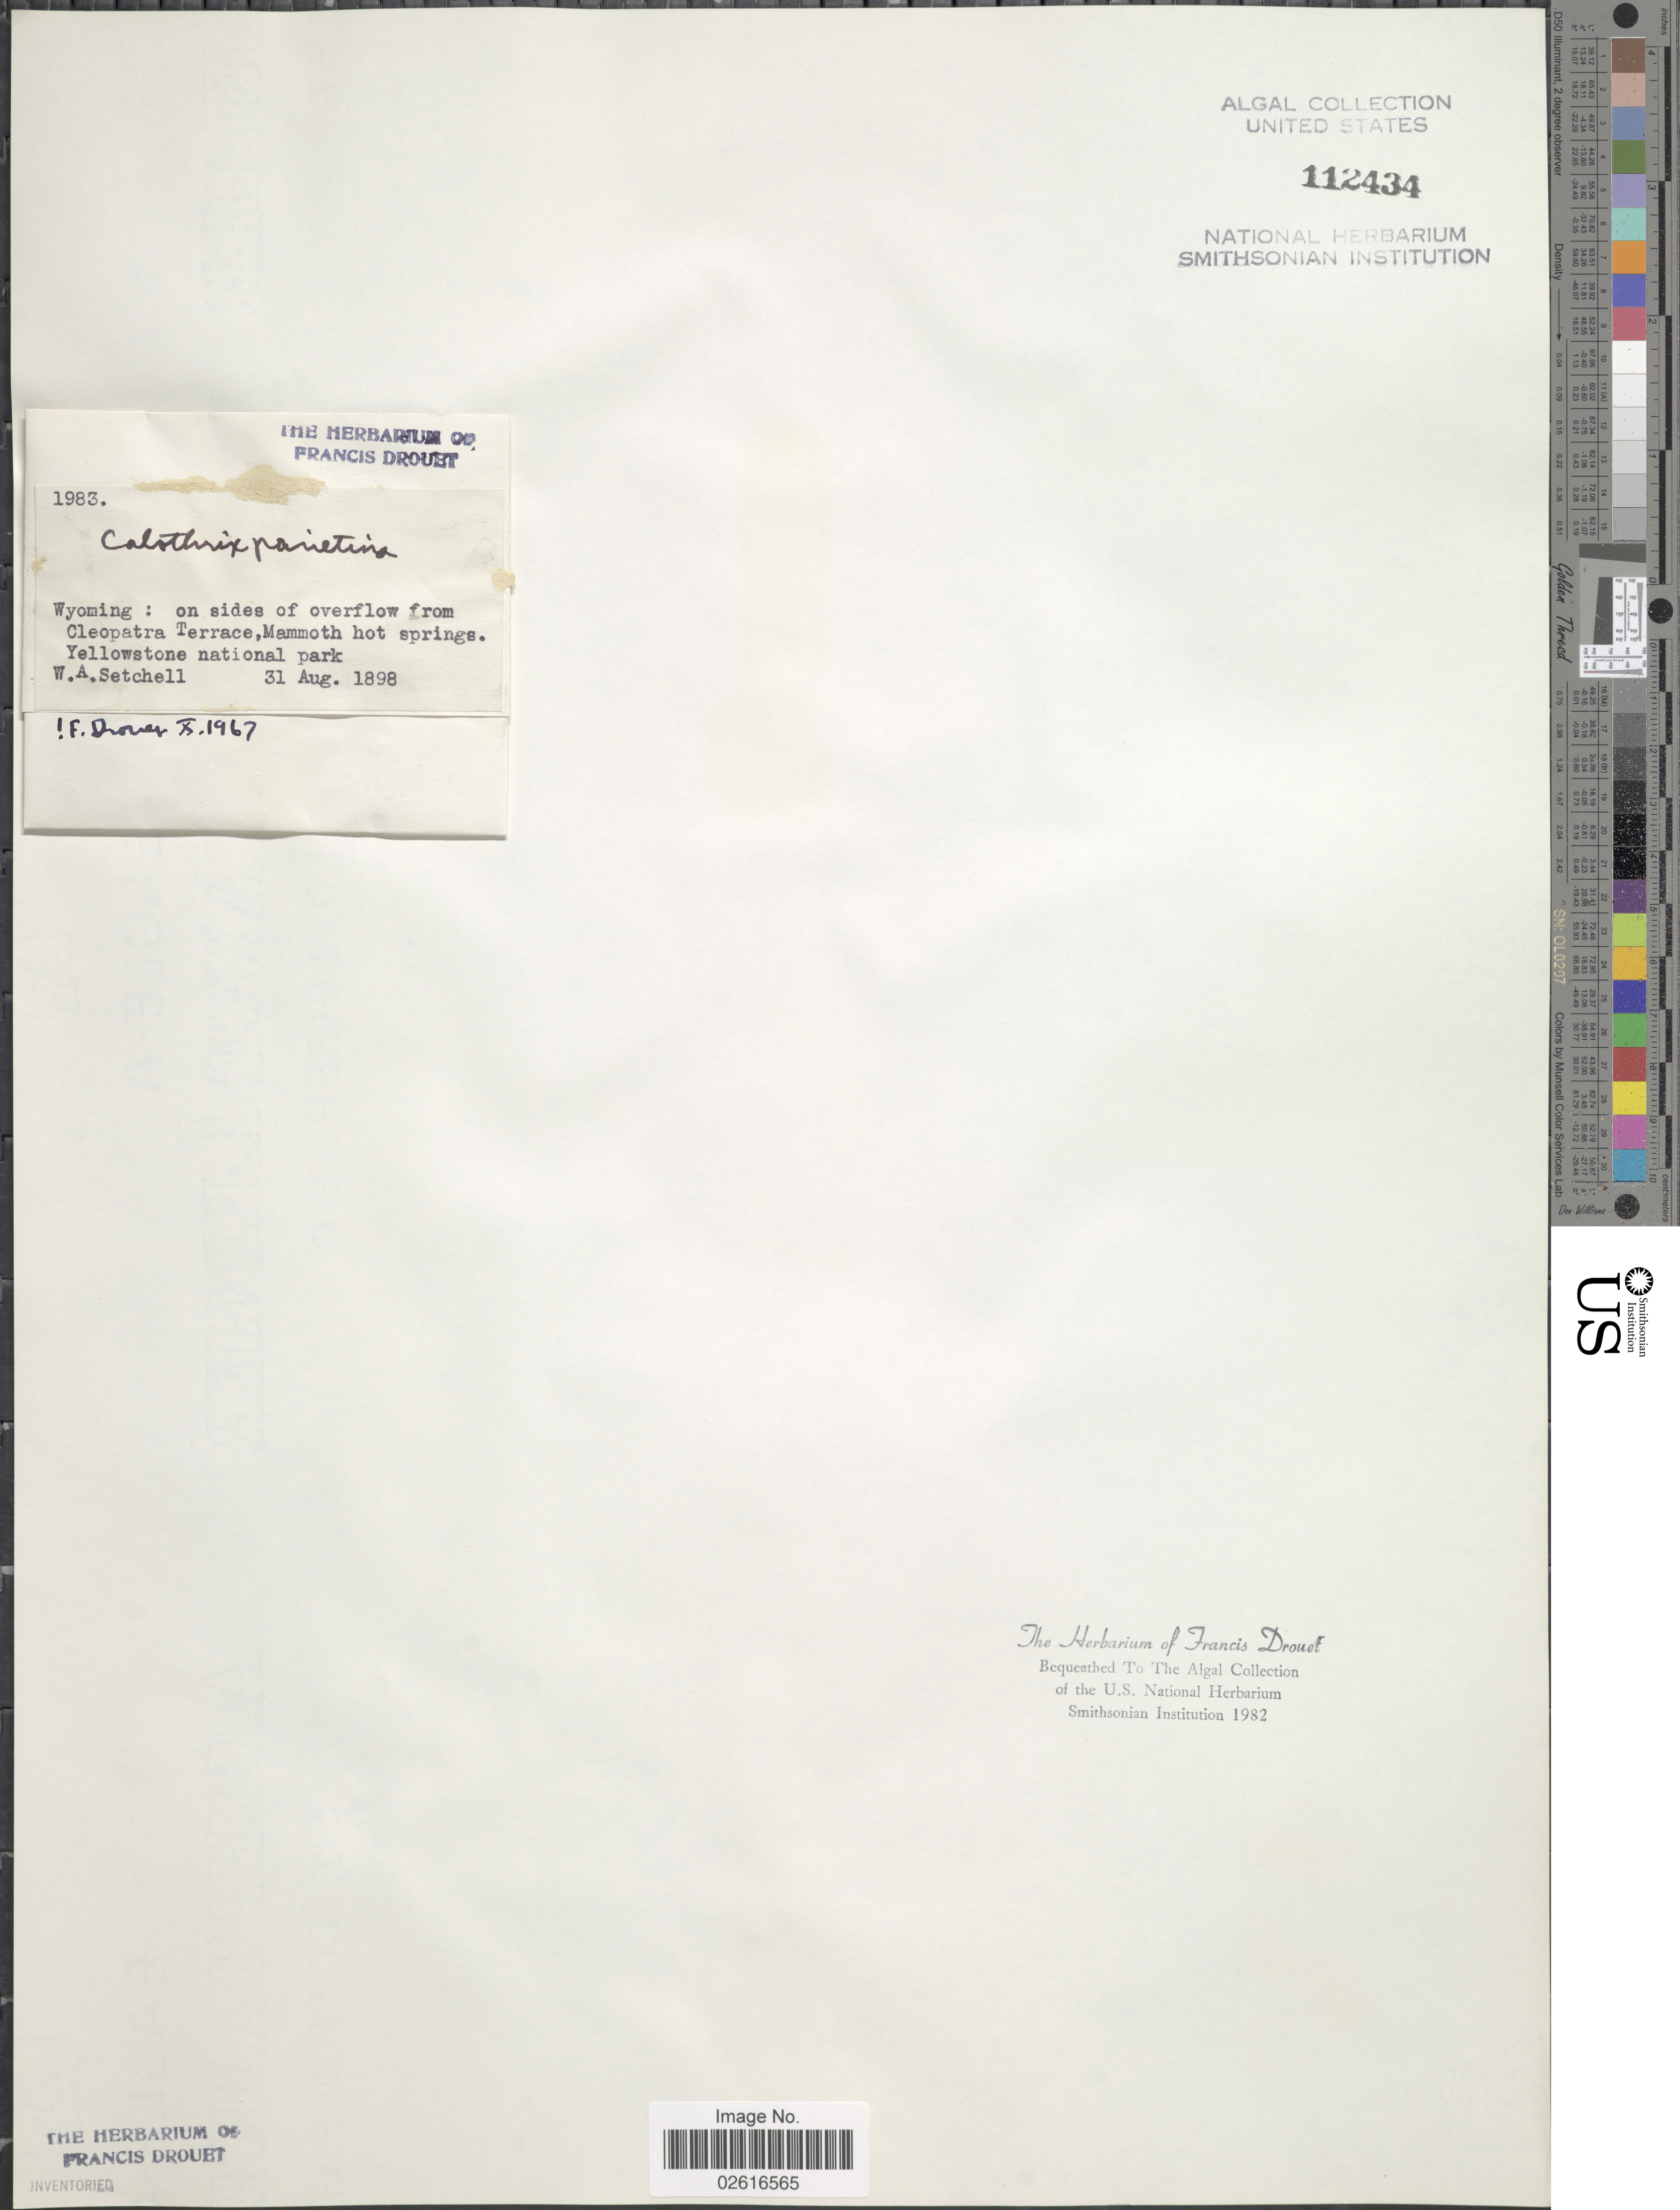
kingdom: Bacteria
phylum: Cyanobacteria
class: Cyanobacteriia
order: Cyanobacteriales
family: Rivulariaceae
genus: Calothrix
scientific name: Calothrix parietina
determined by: Drouet, F. E.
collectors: W. Setchell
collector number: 1983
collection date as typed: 31 August 1898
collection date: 1898-08-31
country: United States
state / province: Wyoming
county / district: Park County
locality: Yellowstone National Park, Mammoth Hot Springs, Cleopatra Terrace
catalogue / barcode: US 112434